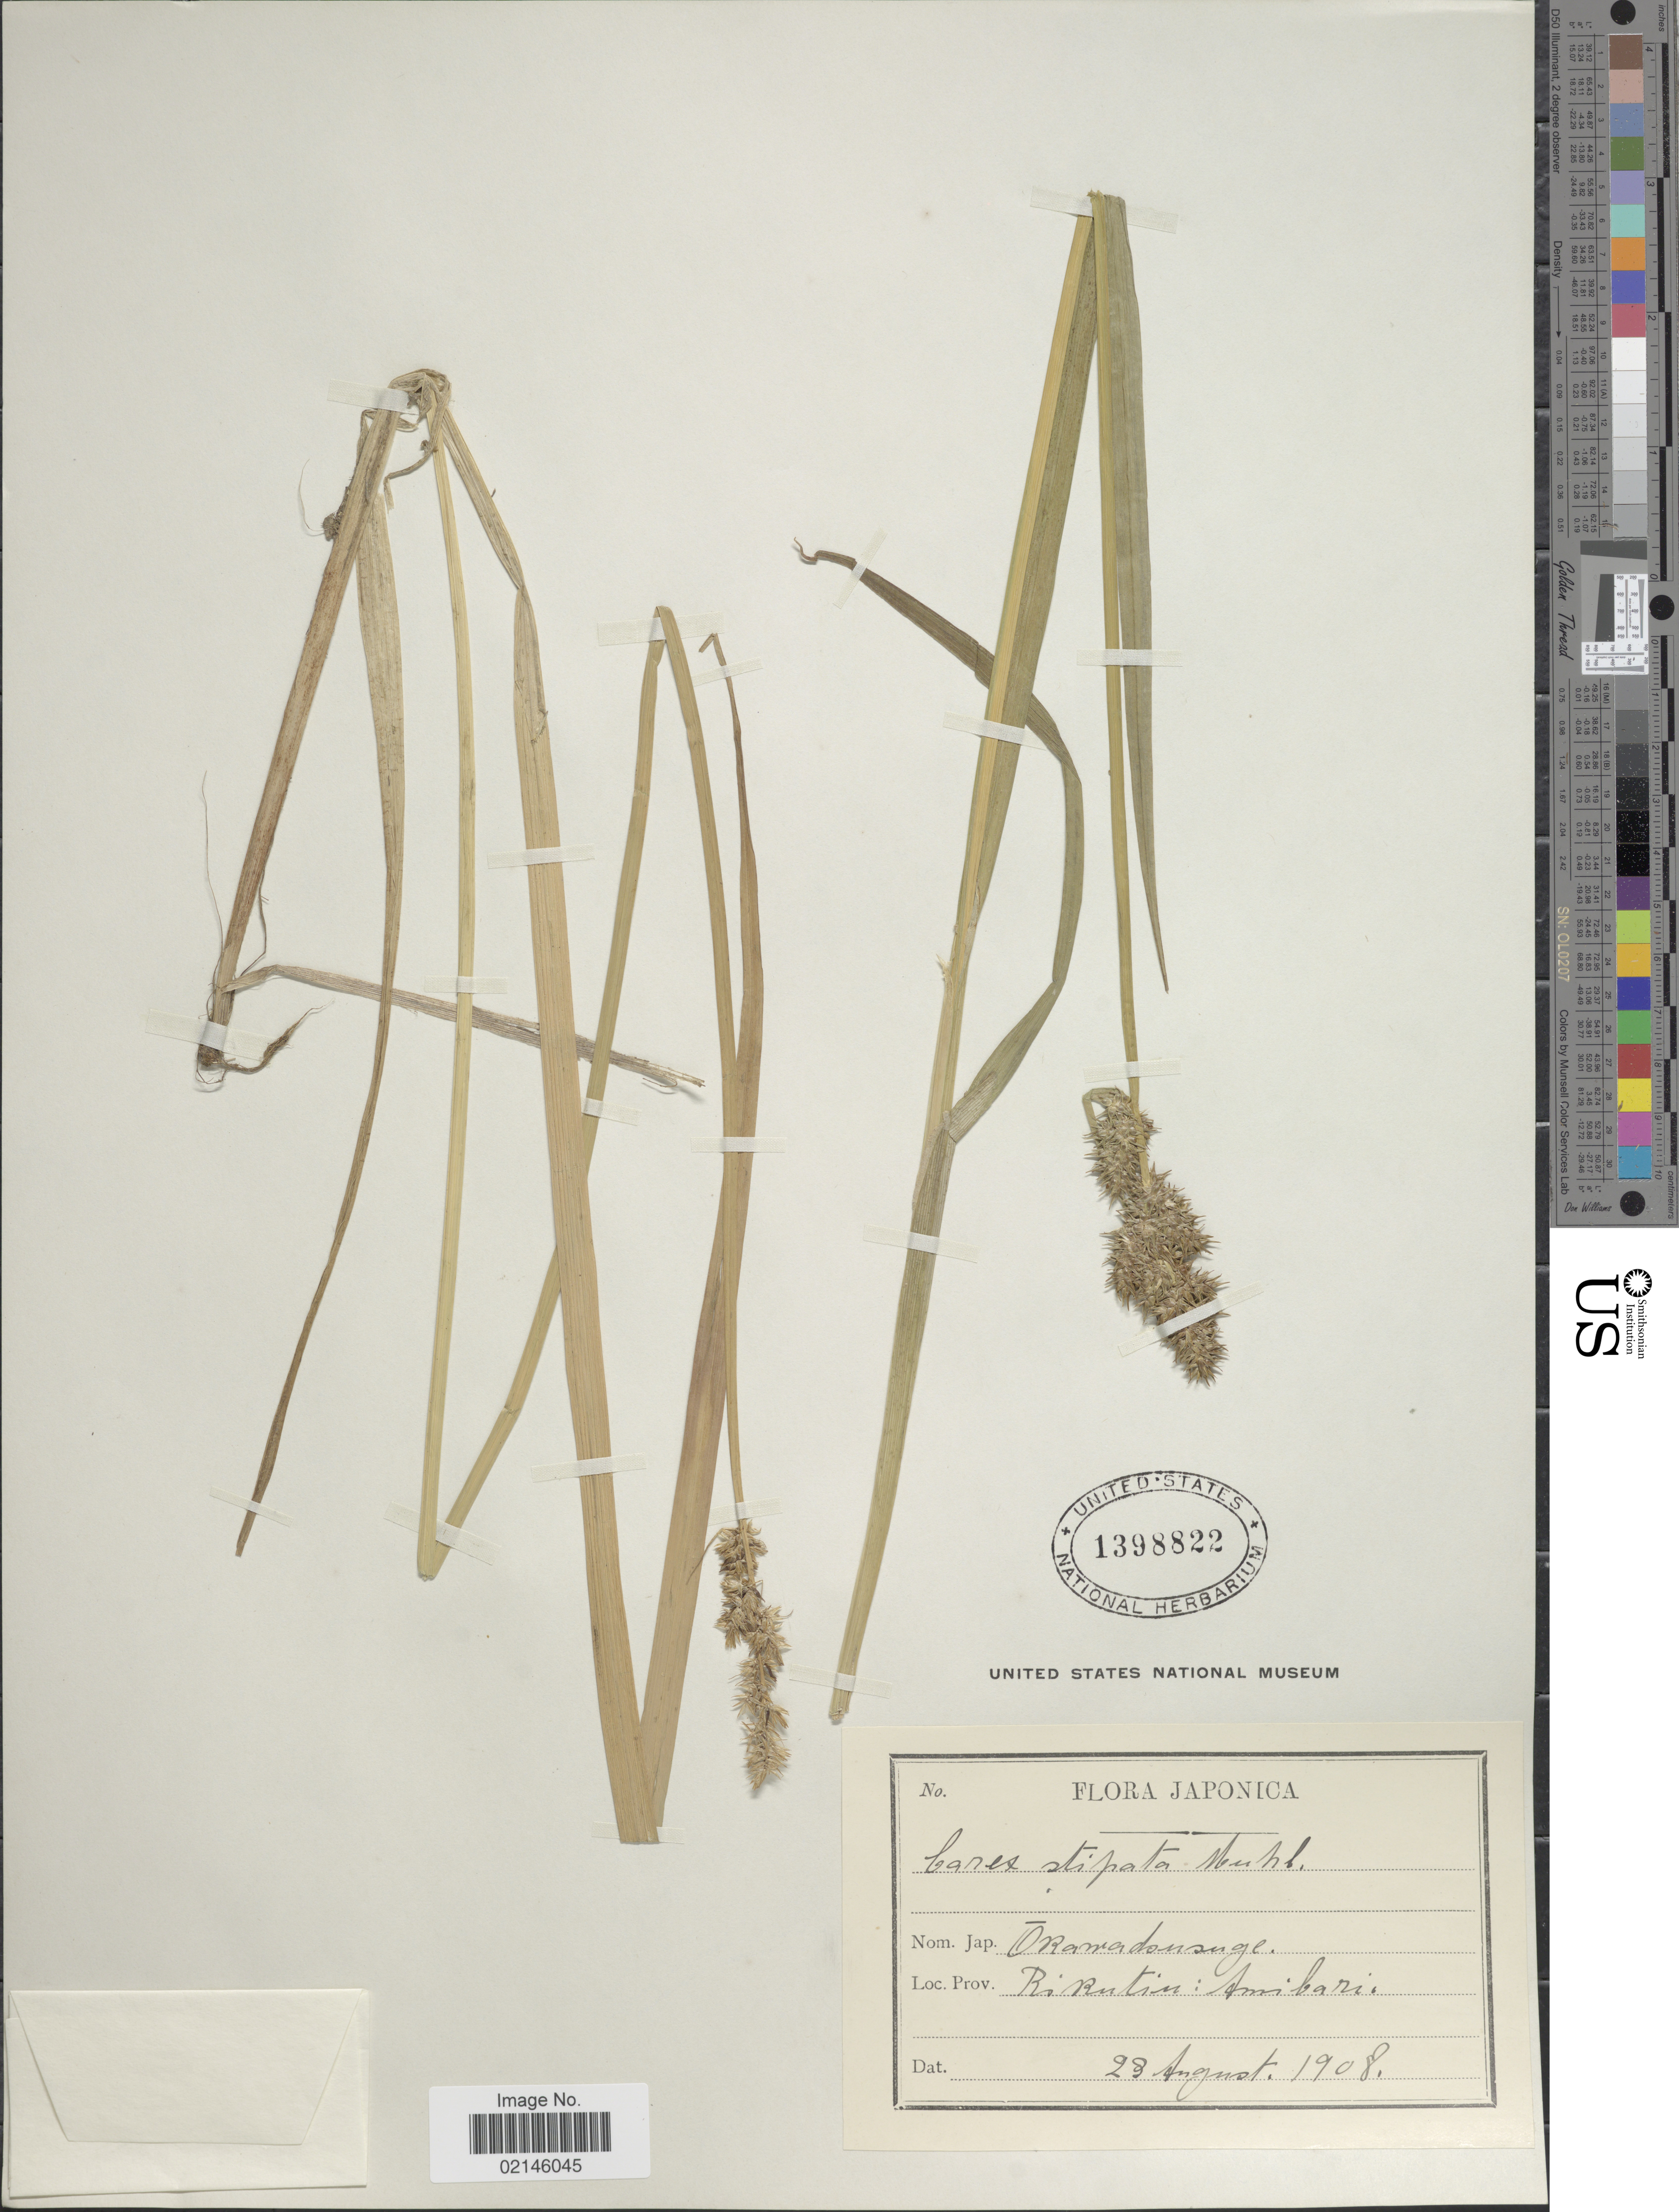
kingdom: Plantae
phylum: Tracheophyta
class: Liliopsida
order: Poales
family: Cyperaceae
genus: Carex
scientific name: Carex stipata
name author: Muhl. ex Willd.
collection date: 1908-08-28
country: Japan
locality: Rirutin: Amibari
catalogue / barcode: US 1398822